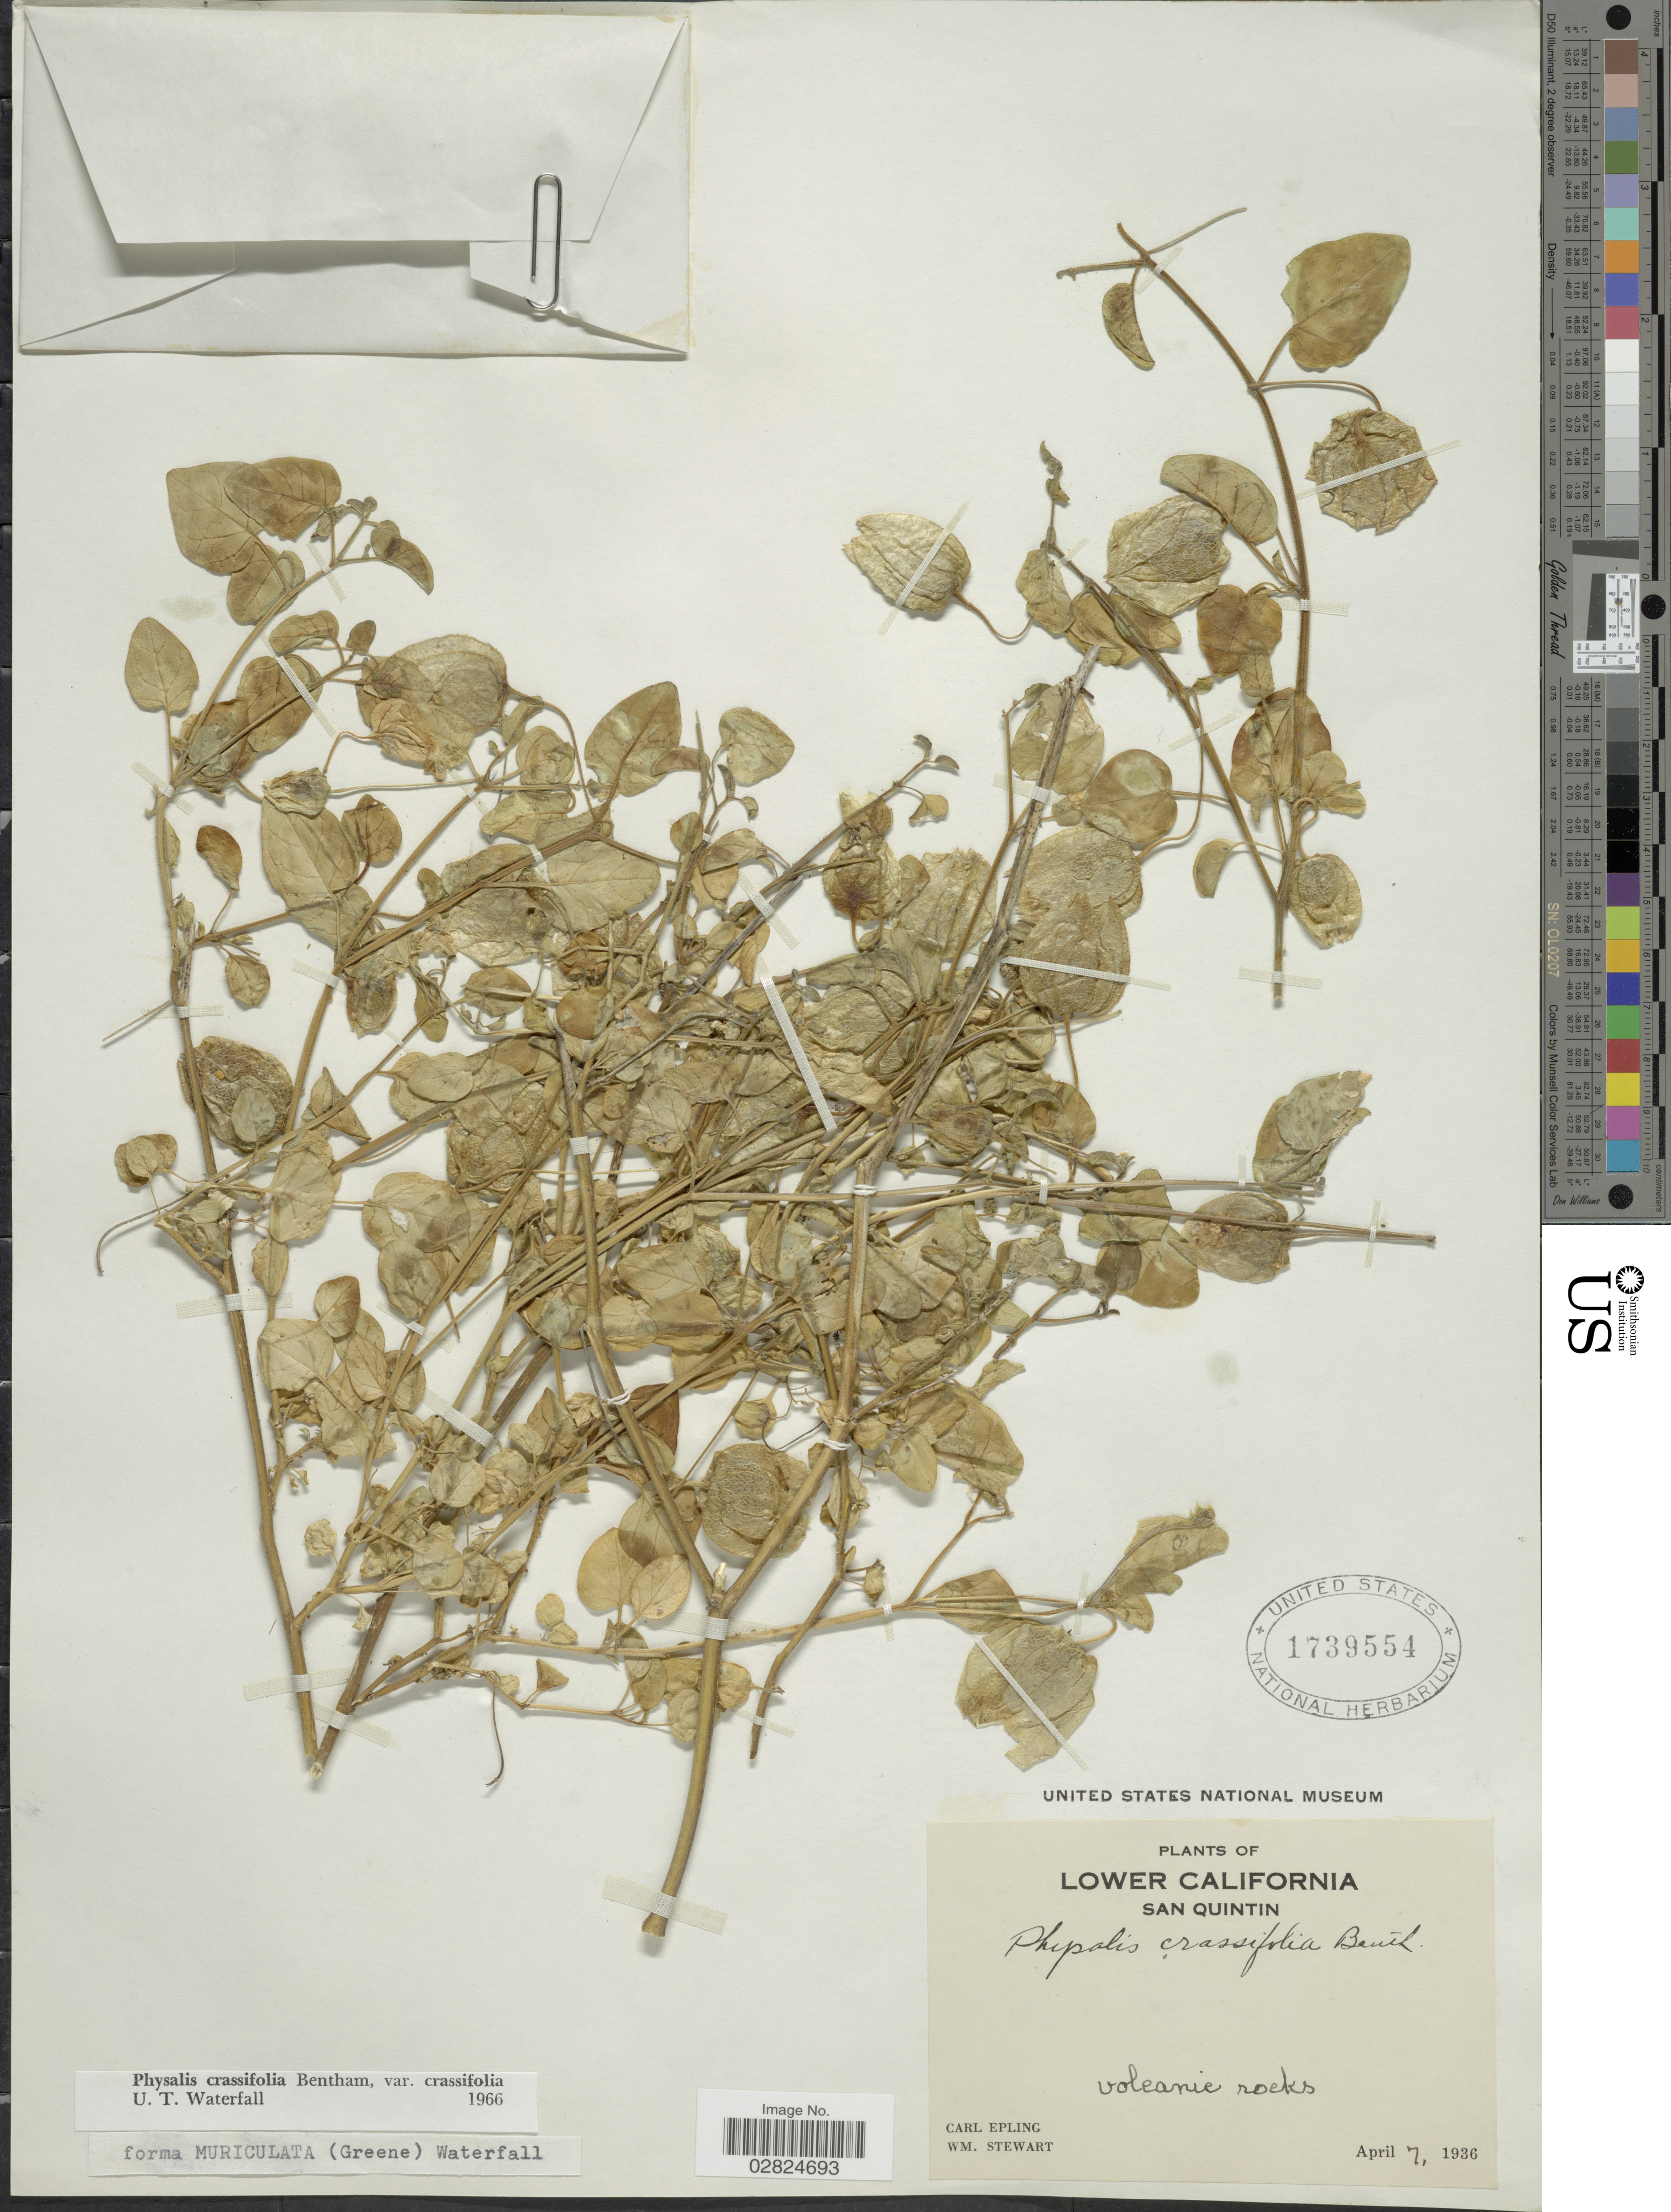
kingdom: Plantae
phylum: Tracheophyta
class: Magnoliopsida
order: Solanales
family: Solanaceae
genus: Physalis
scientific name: Physalis crassifolia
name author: Benth.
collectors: C. C. Epling & W. Stewart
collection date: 1936-04-07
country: Mexico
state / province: Baja California Norte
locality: Lower California. San Quintin.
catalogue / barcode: US 1739554